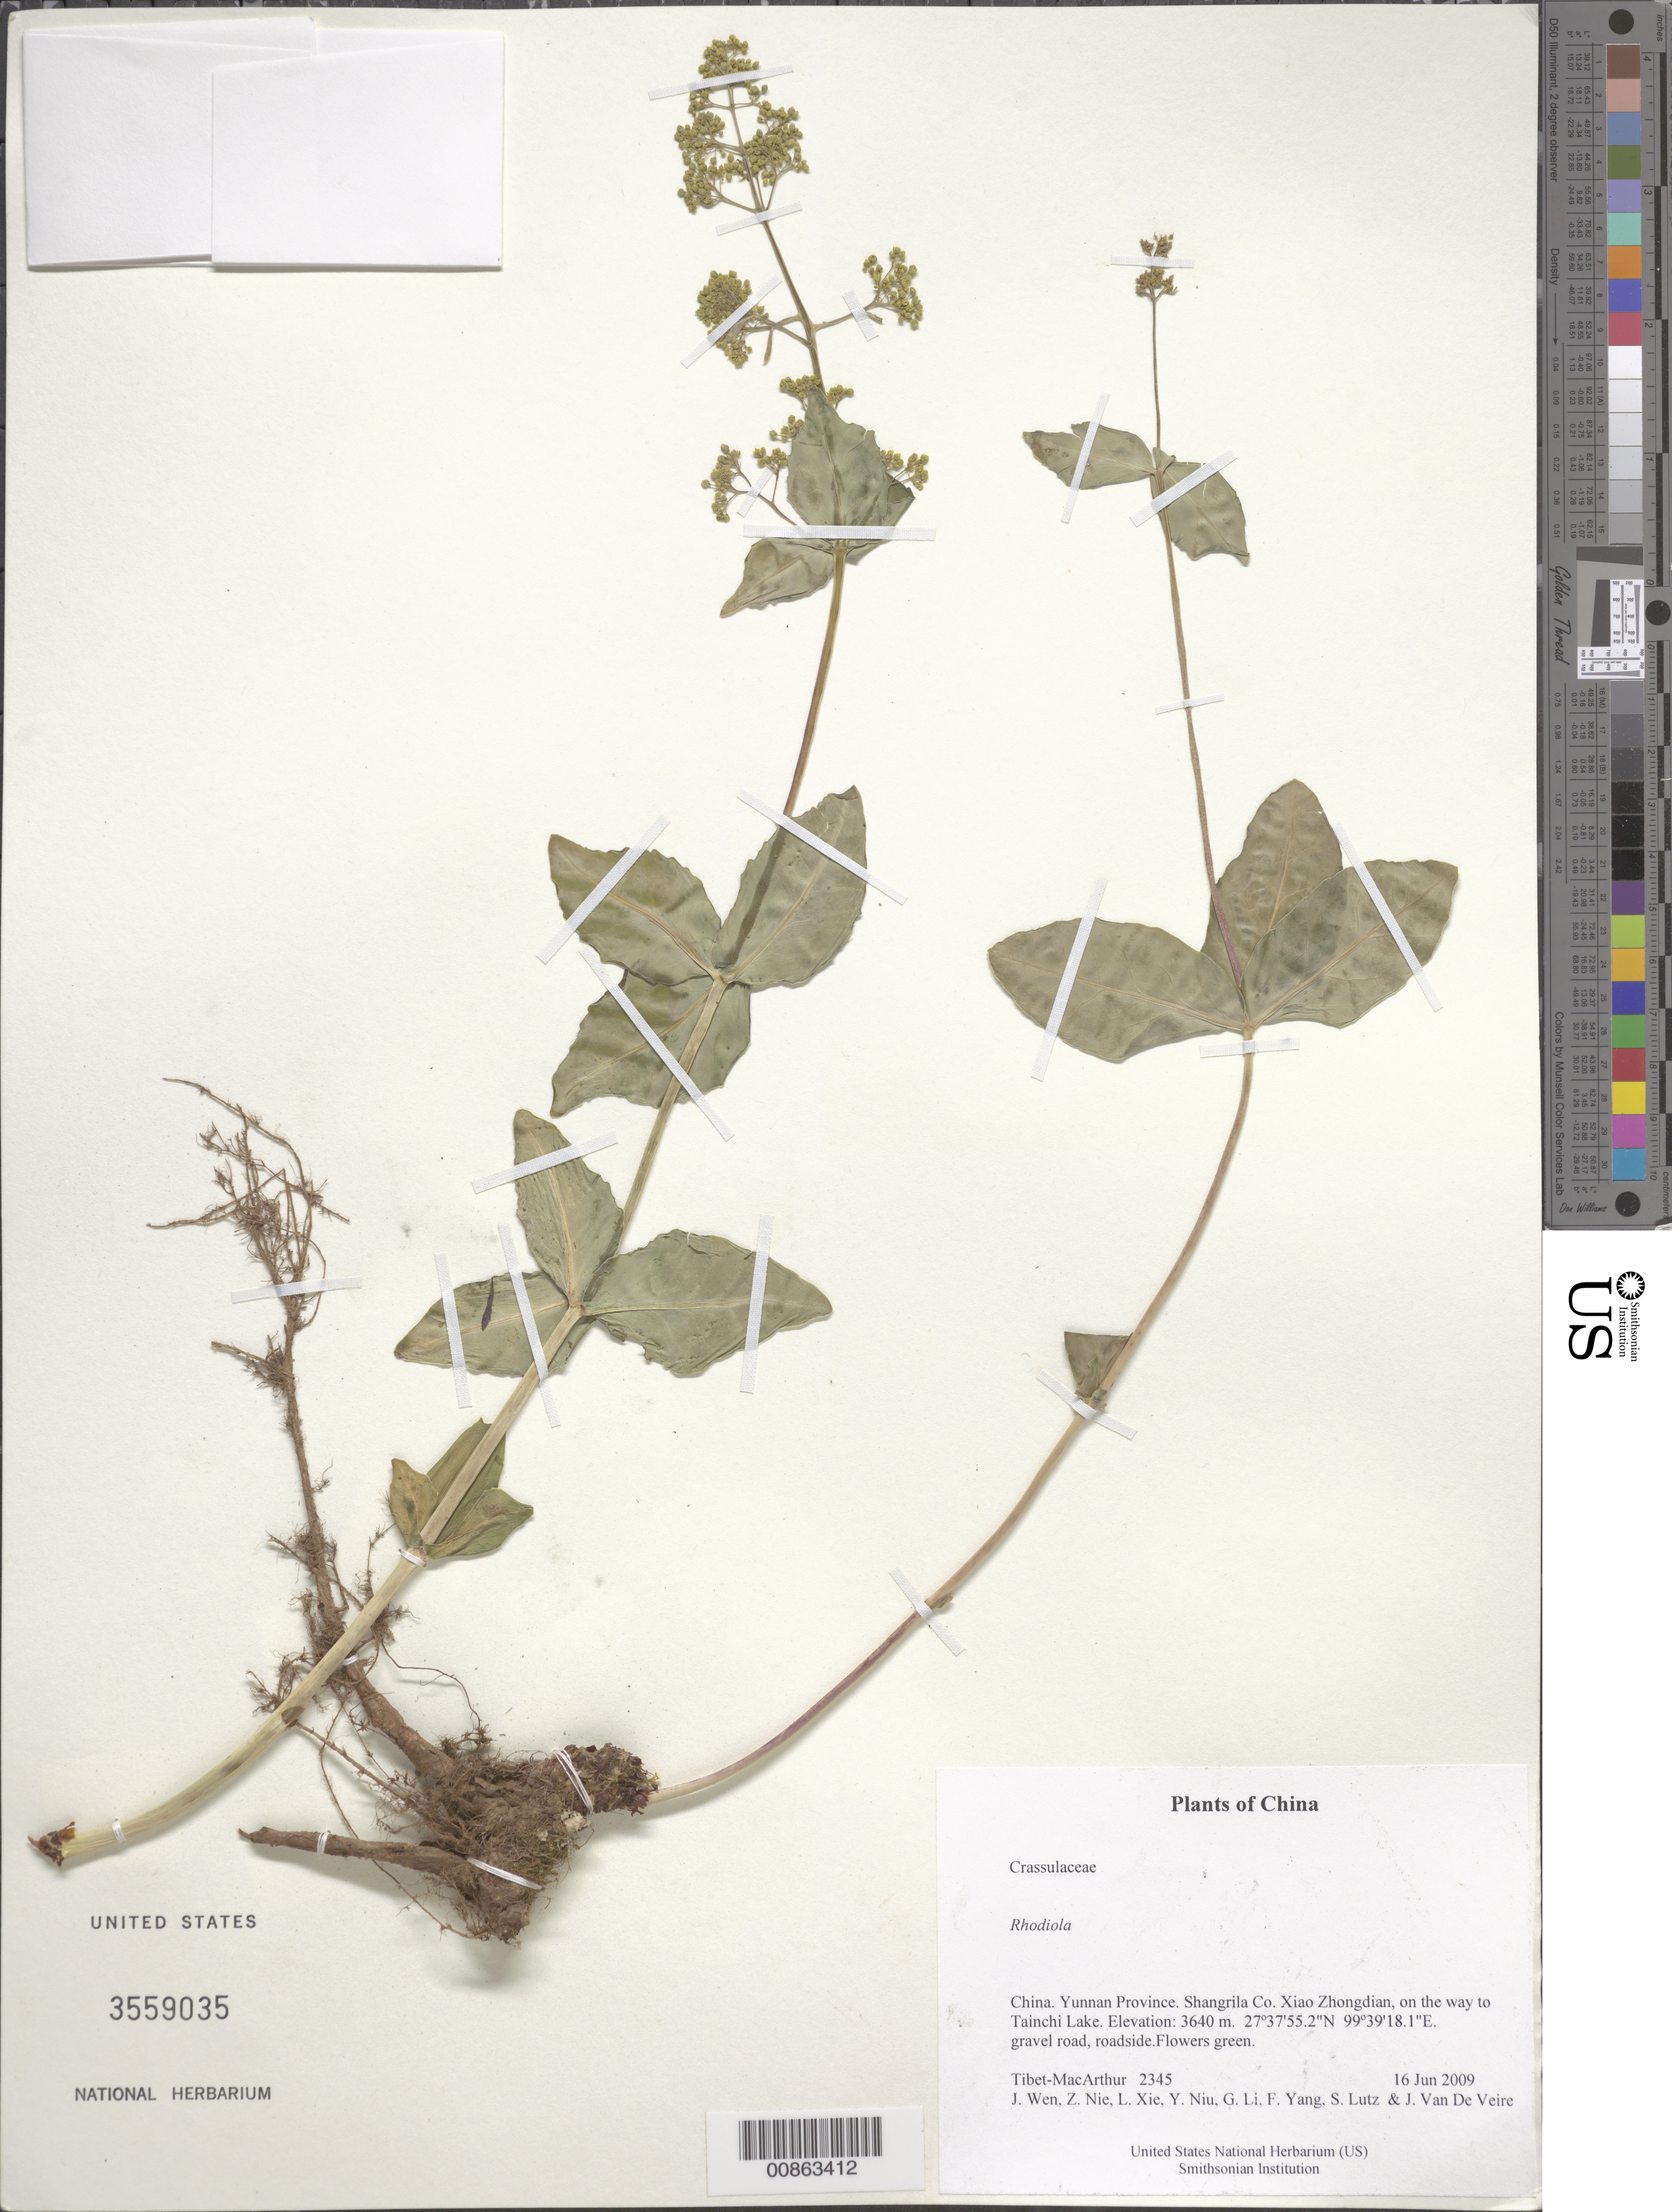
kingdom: Plantae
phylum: Tracheophyta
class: Magnoliopsida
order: Saxifragales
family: Crassulaceae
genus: Rhodiola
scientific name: Rhodiola sp.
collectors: Tibet-MacArthur, J. Wen, Z. Nie, L. Xie, Y. Niu, G. Li, F. Yang, S. Lutz & J. Van De Veire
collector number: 2345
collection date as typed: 16 Jun 2009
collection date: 2009-06-16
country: China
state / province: Yunnan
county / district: Shangrila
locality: Xiao Zhongdian, on the way to Tainchi Lake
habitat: gravel road, roadside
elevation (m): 3640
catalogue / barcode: US 3559035